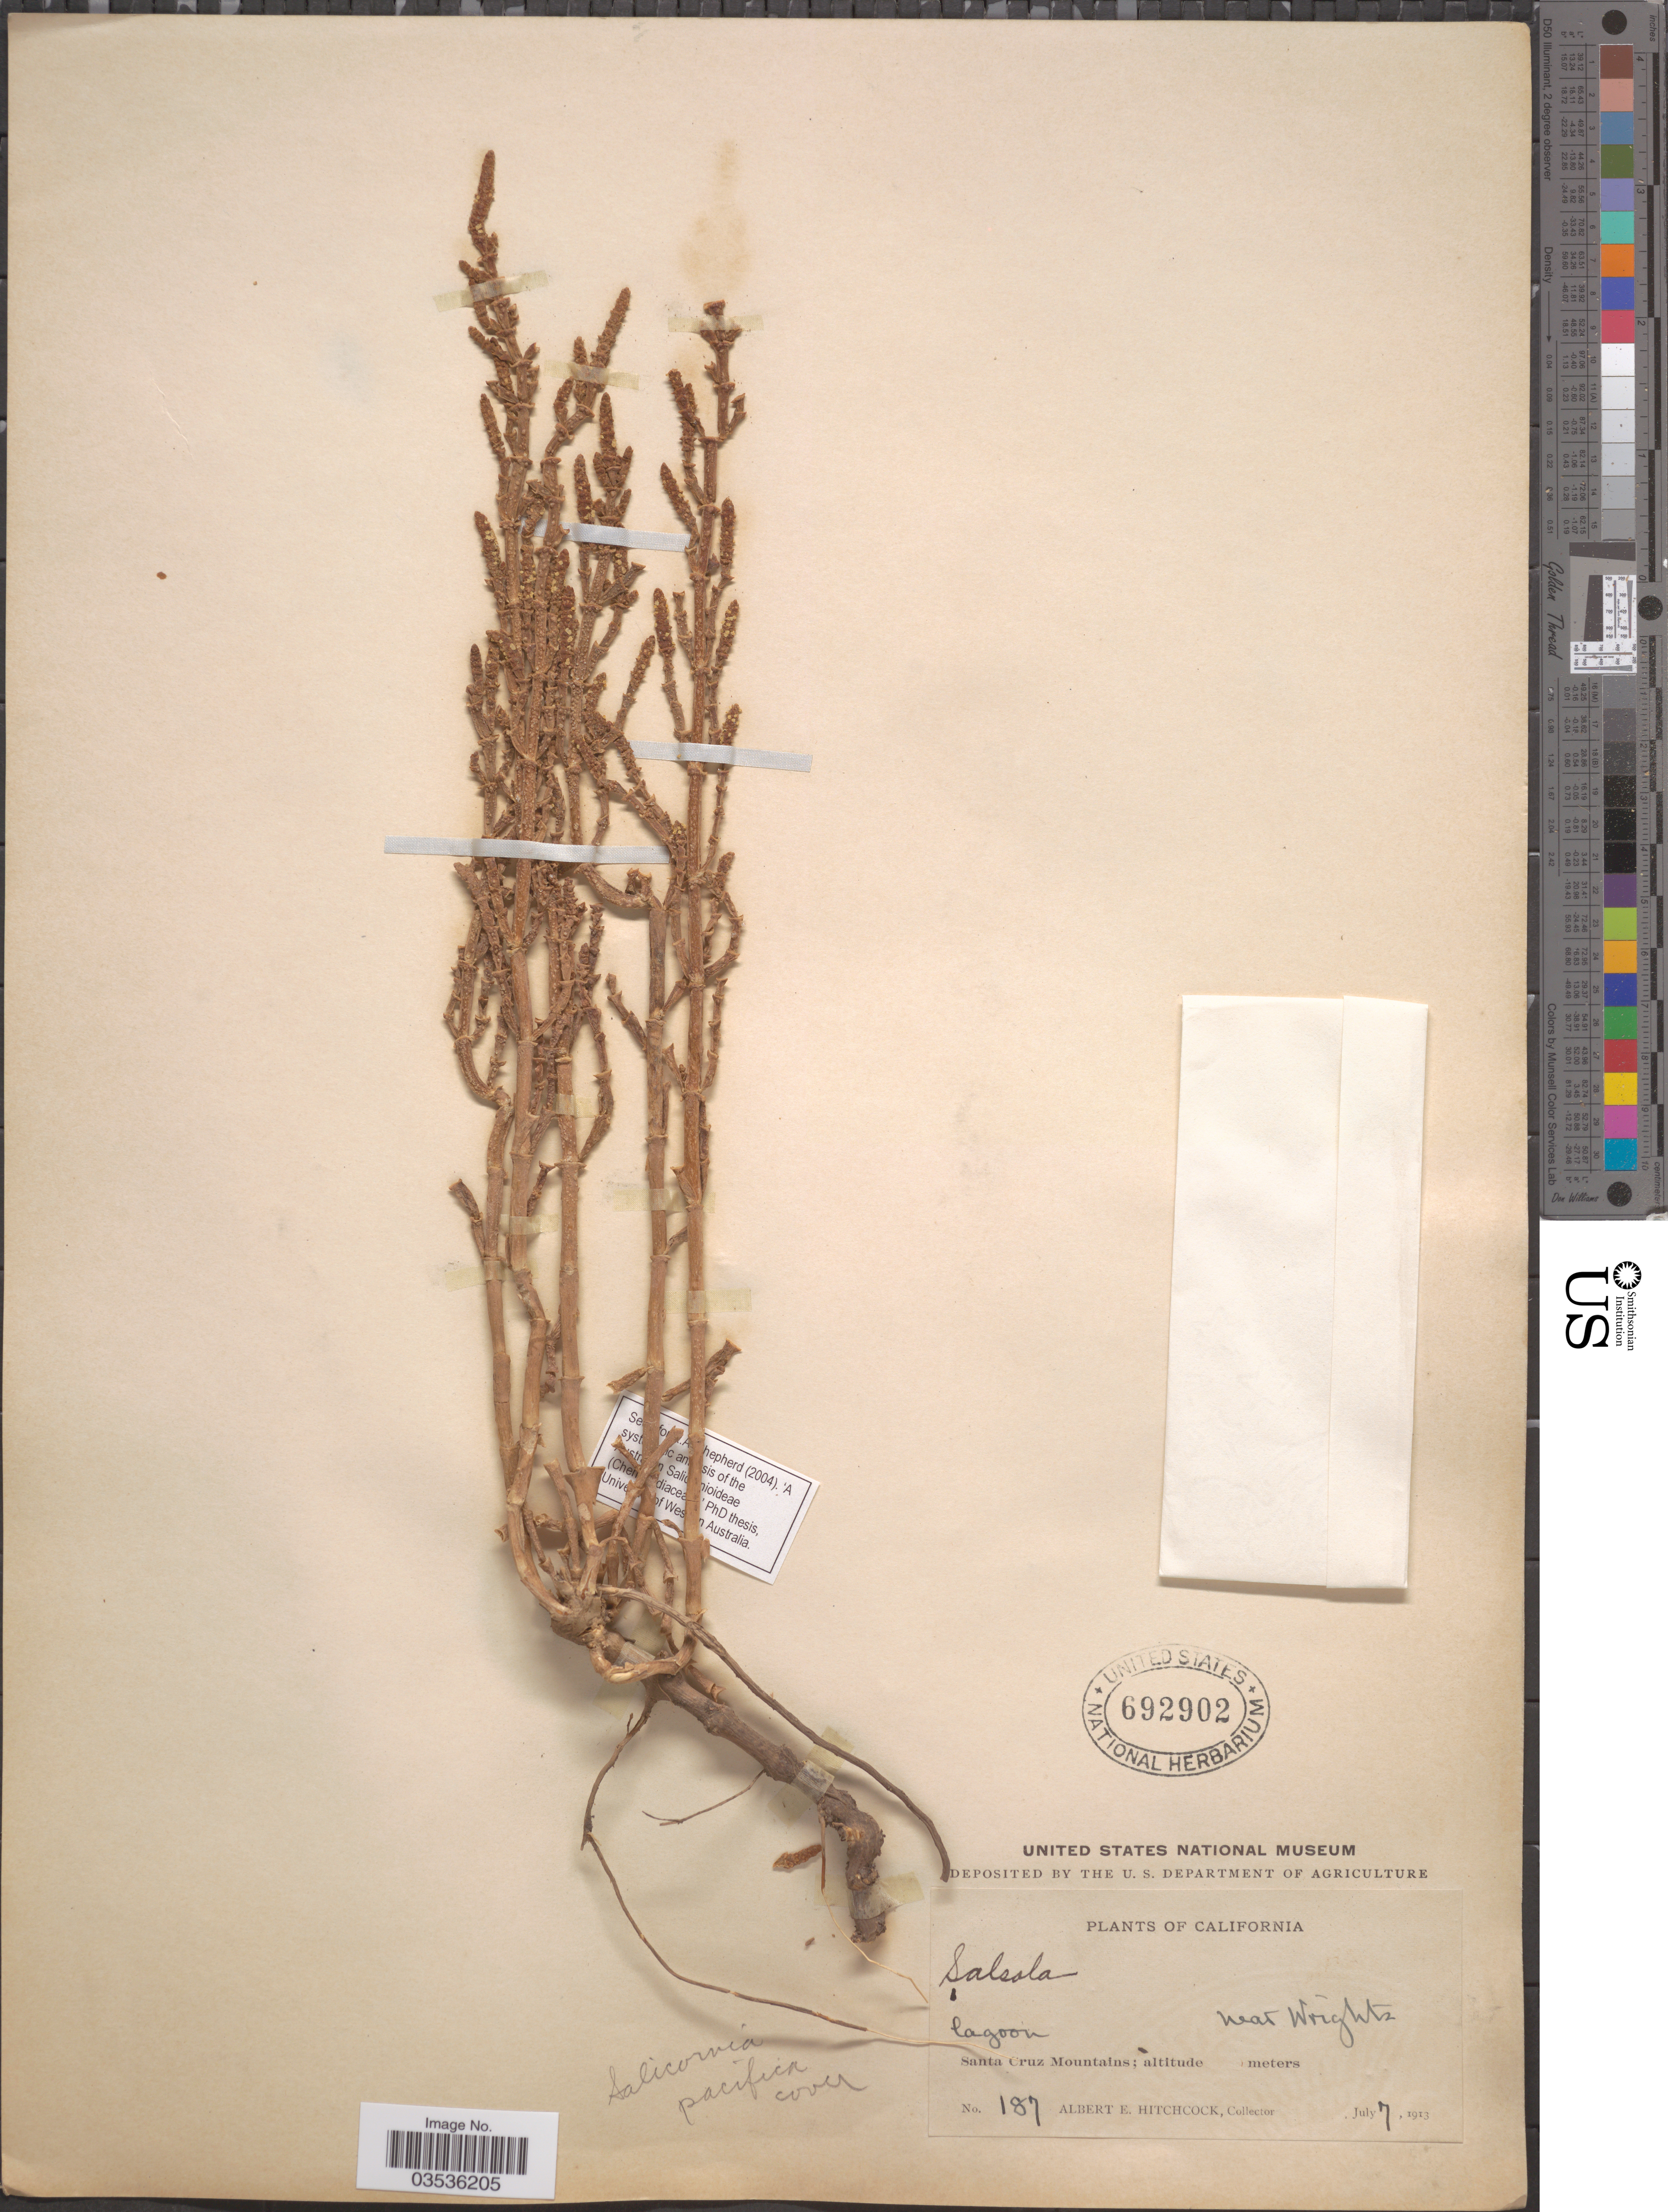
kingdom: Plantae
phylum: Tracheophyta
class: Magnoliopsida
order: Caryophyllales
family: Amaranthaceae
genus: Salicornia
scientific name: Salicornia pacifica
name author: Standl.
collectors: A. Hitchcock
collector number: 187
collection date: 1913-07-07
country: United States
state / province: California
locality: Near Wrightz. Santa Cruz Mountains.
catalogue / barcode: US 692902